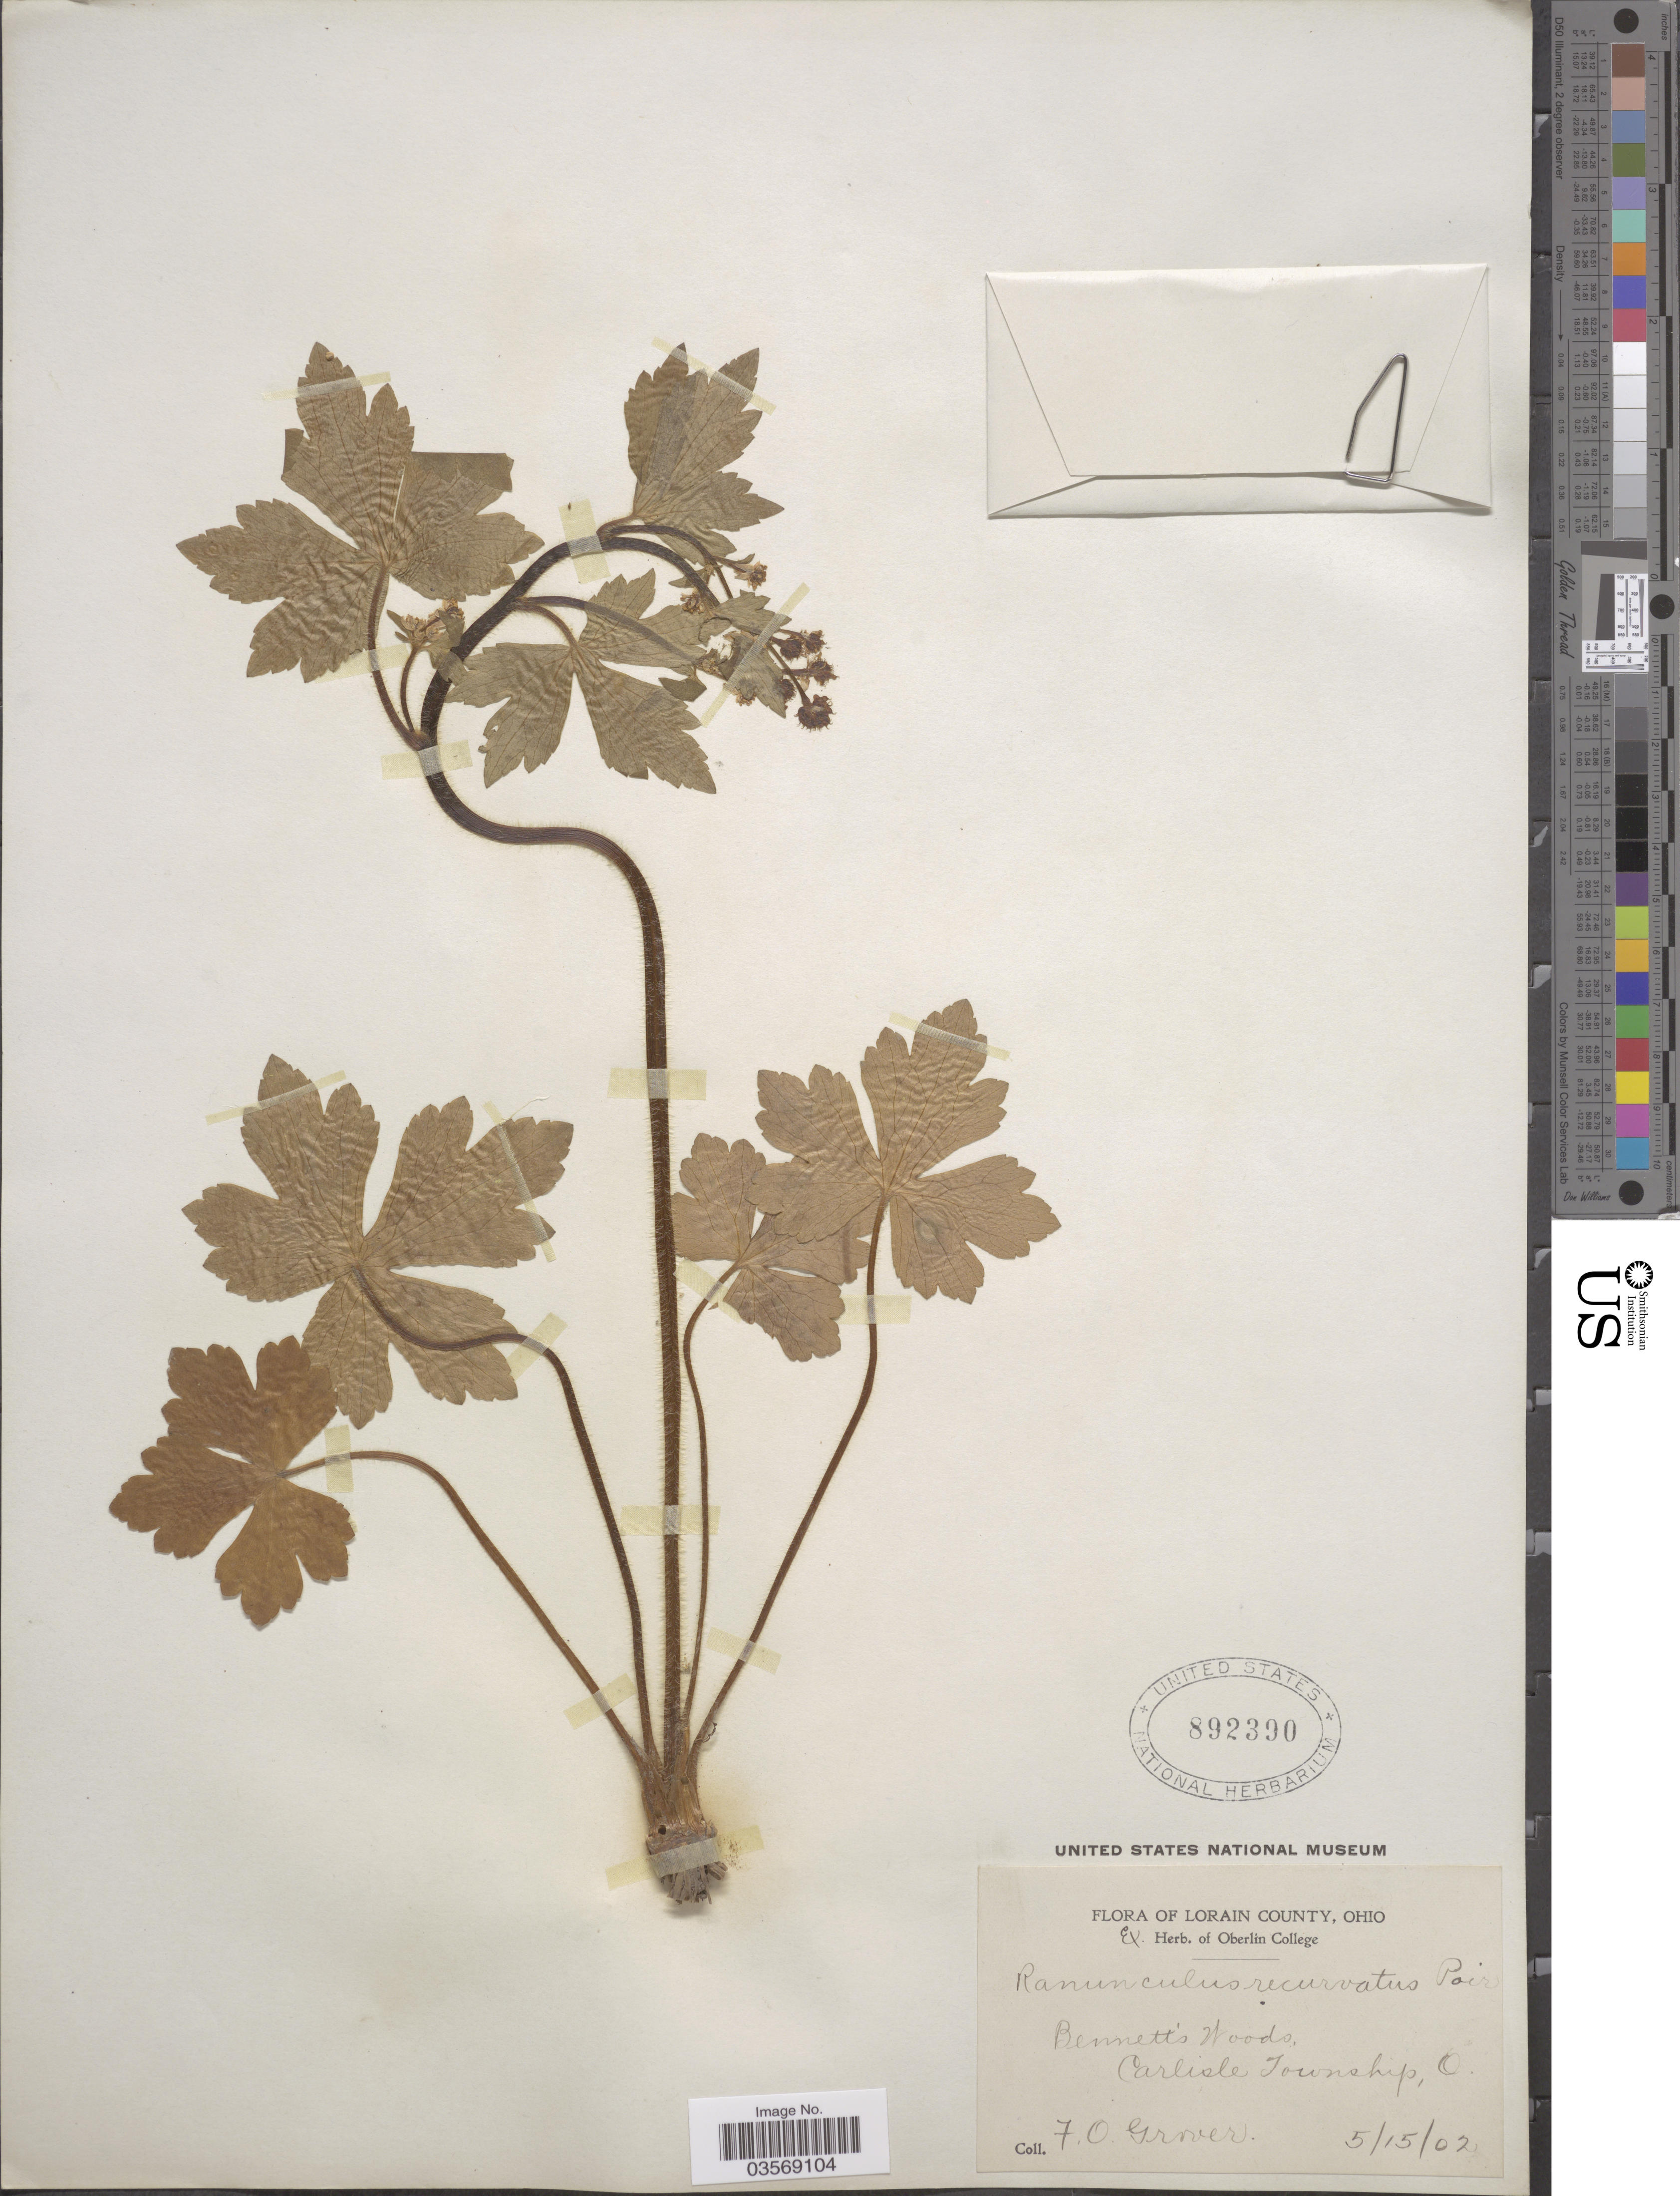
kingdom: Plantae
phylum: Tracheophyta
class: Magnoliopsida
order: Ranunculales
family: Ranunculaceae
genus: Ranunculus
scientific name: Ranunculus recurvatus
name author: Poir.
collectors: F. Grover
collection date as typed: Transcribed d/m/y: 15/5/2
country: United States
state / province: Ohio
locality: Lorain County. Bennett's Woods, Carlisle Township.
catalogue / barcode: US 892390